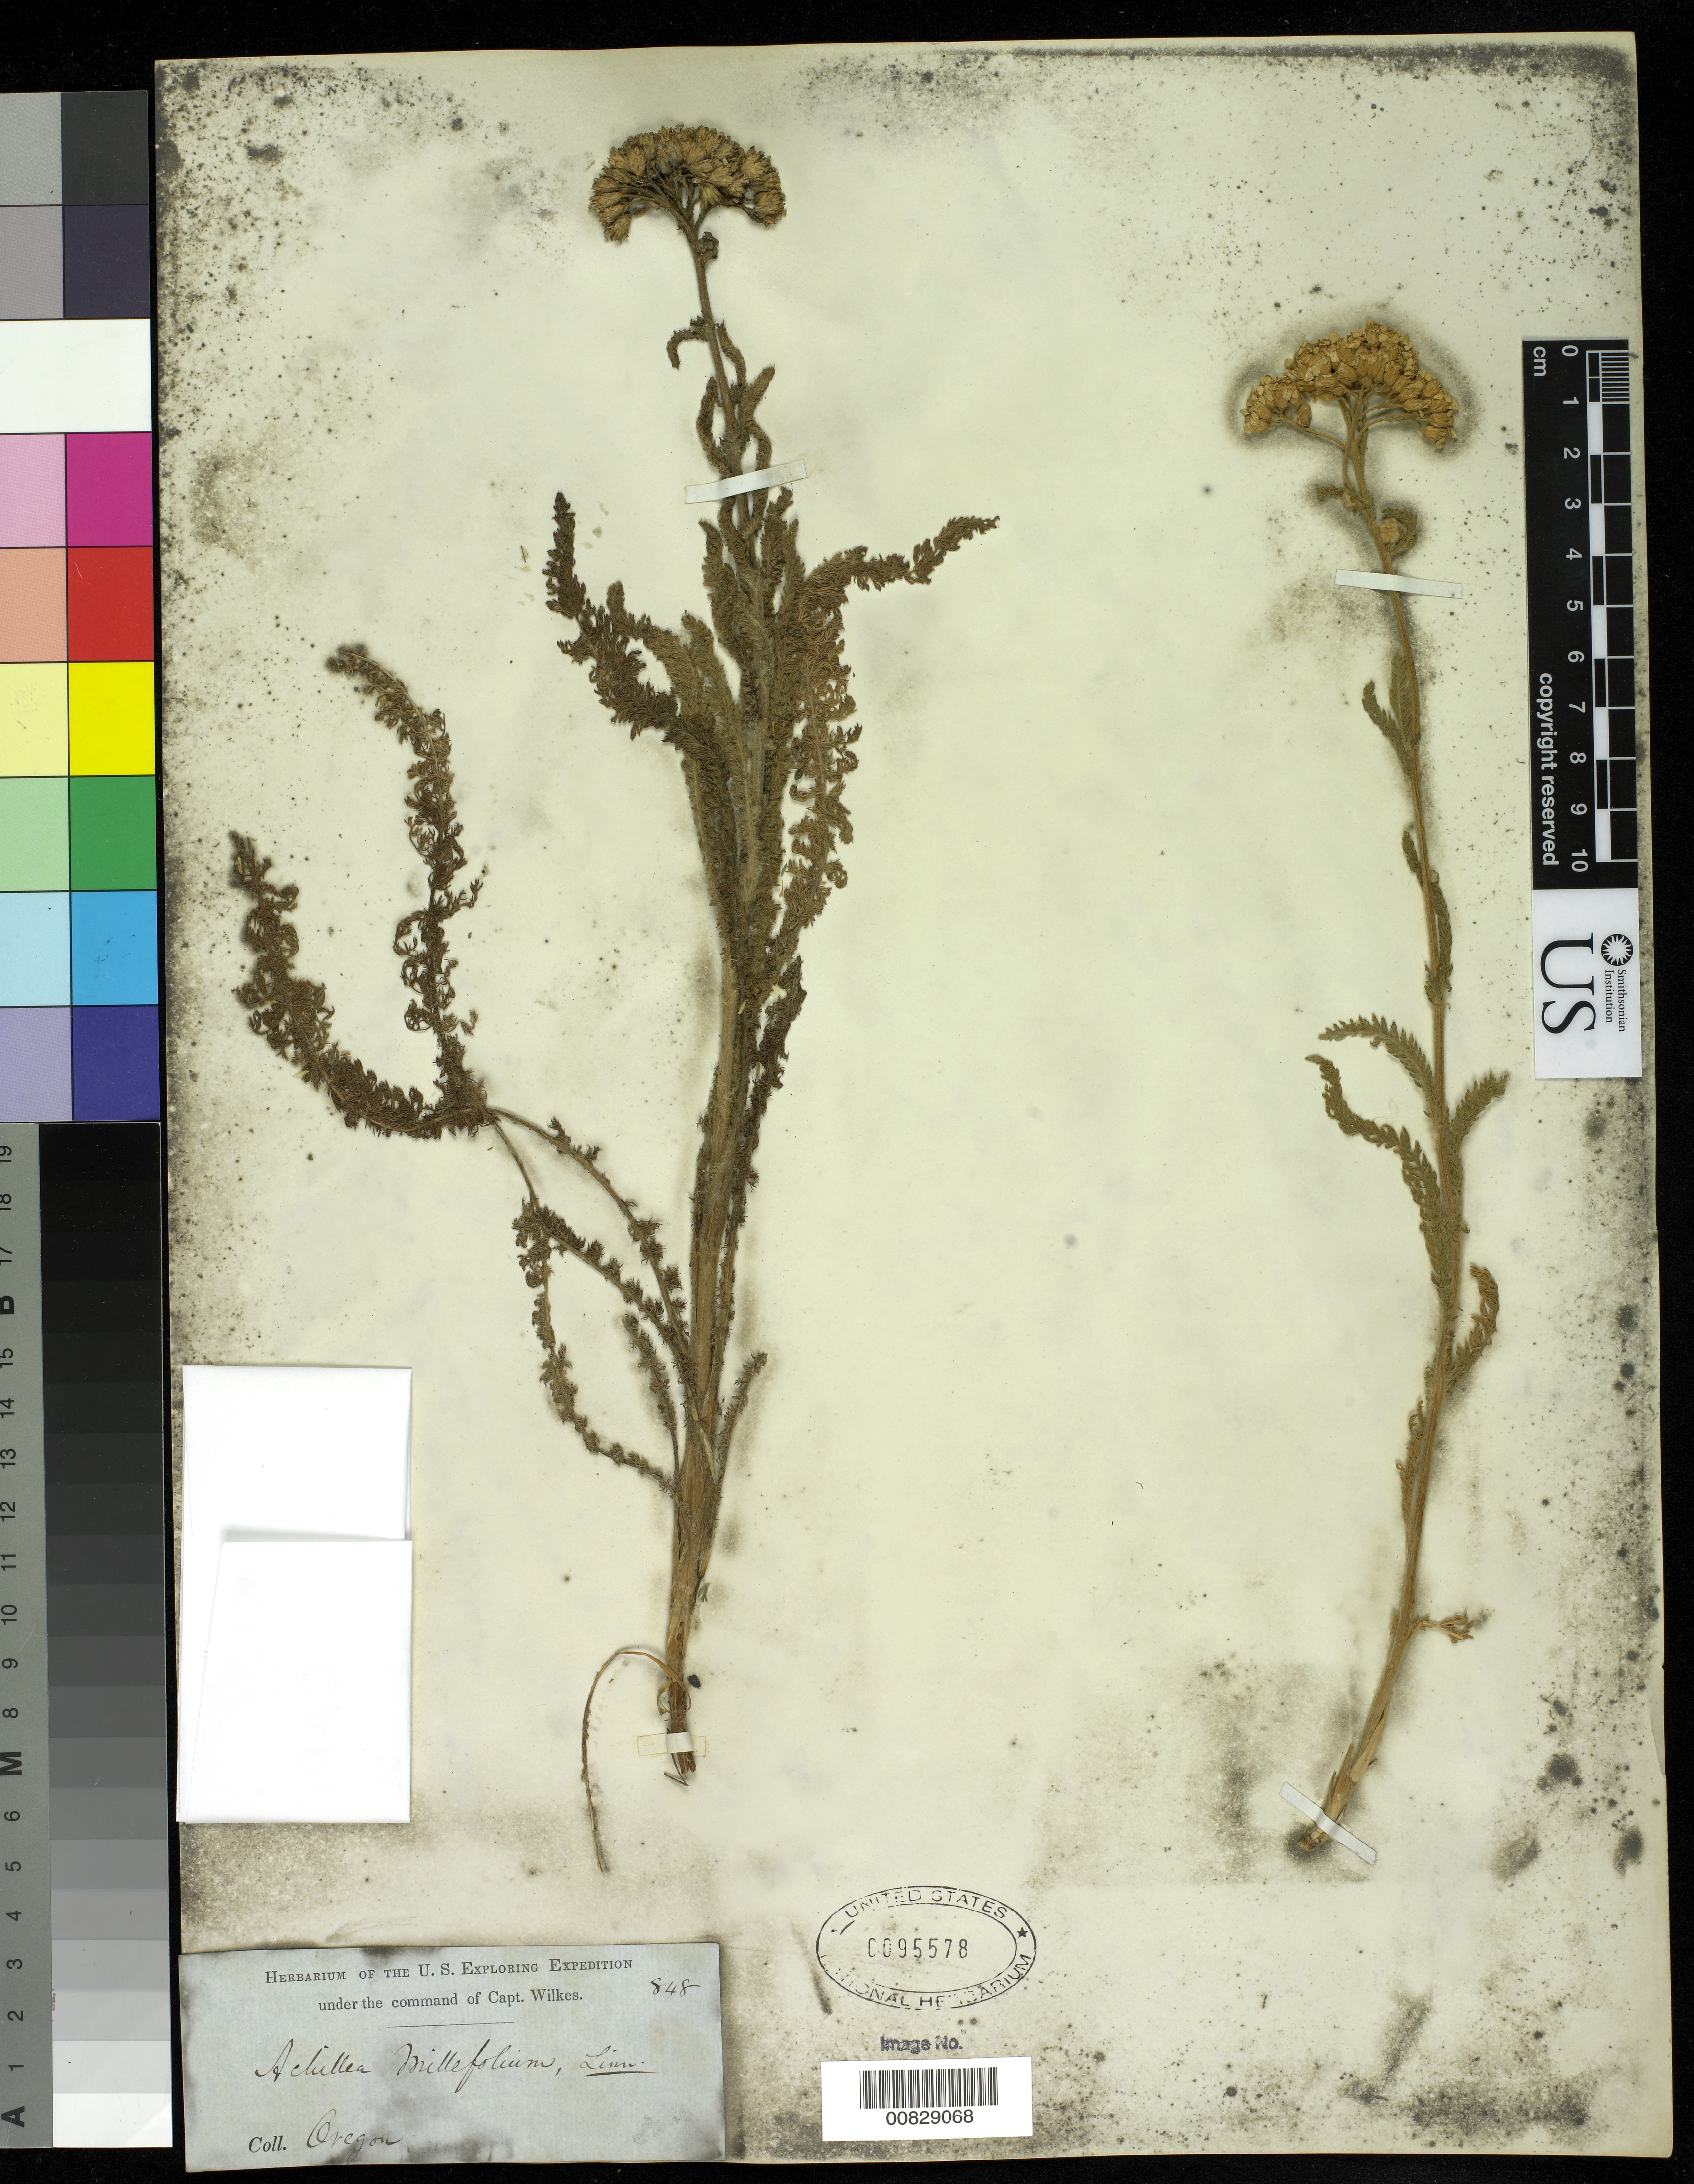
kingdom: Plantae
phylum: Tracheophyta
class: Magnoliopsida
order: Asterales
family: Asteraceae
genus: Achillea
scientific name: Achillea lanulosa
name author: Nutt.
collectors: Wilkes Explor. Exped.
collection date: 1838/1842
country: United States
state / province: Oregon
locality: Oregon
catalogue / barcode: US 95578